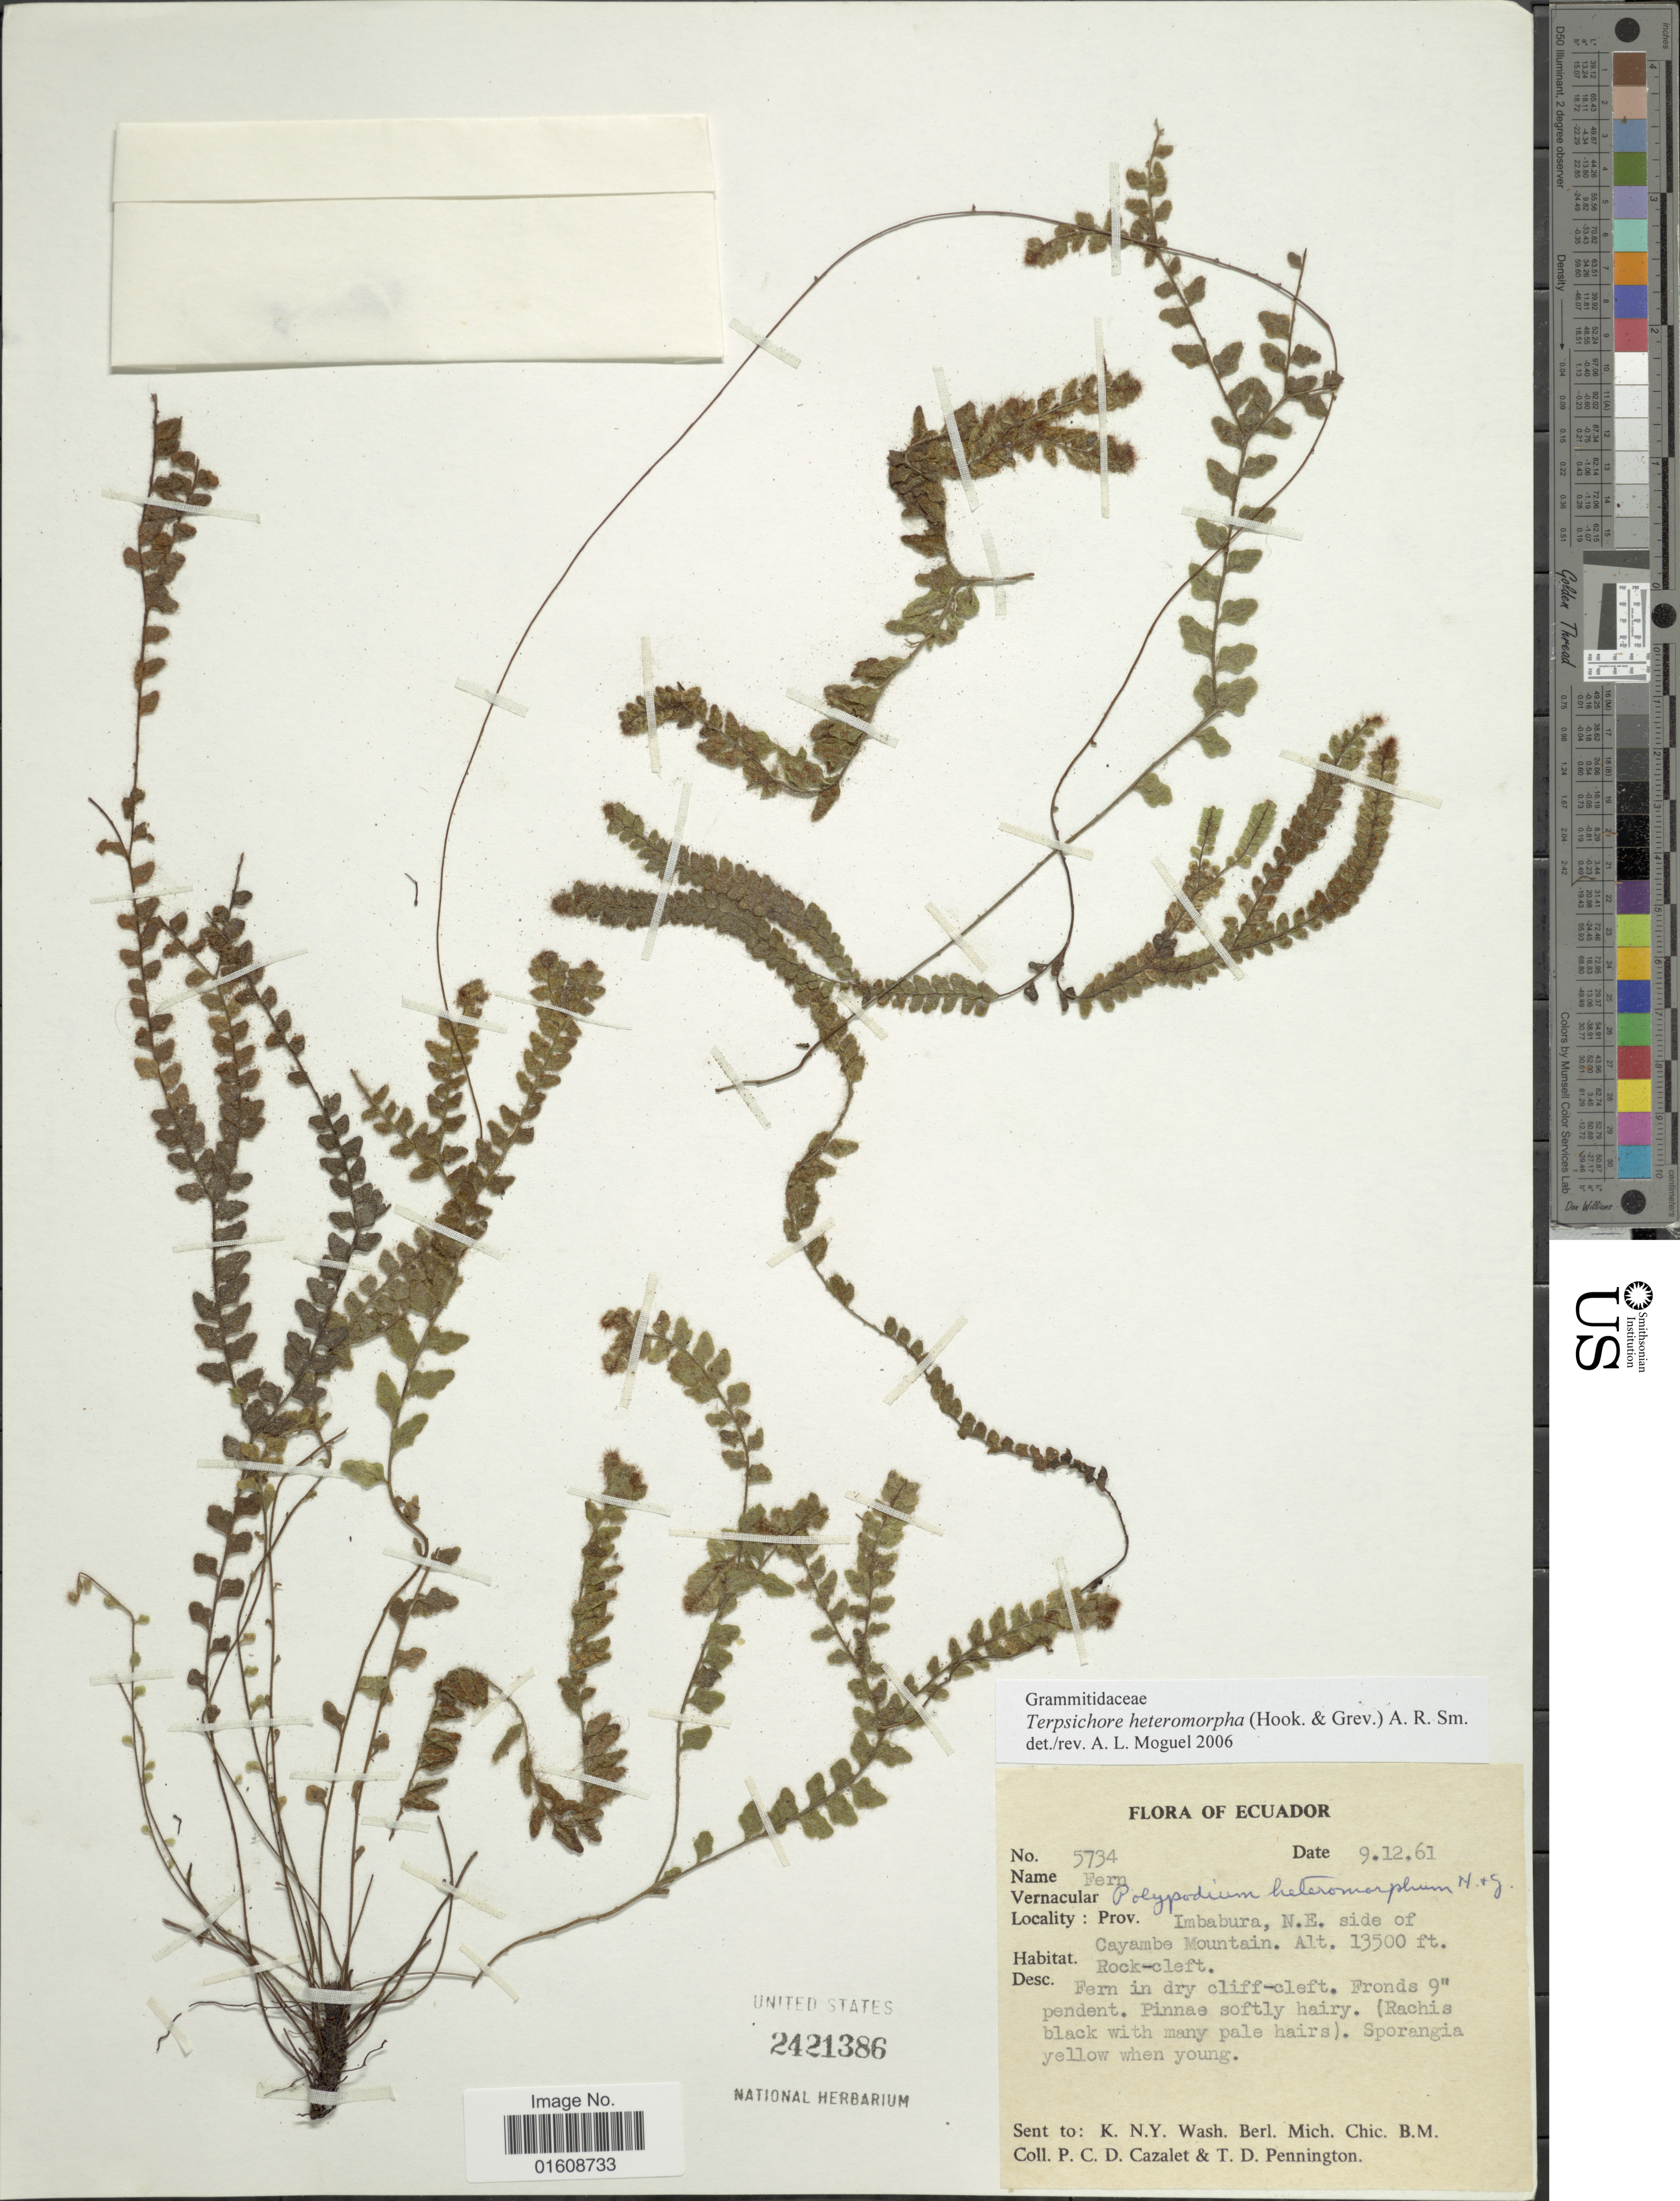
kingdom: Plantae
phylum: Tracheophyta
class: Polypodiopsida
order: Polypodiales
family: Polypodiaceae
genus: Alansmia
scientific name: Alansmia heteromorpha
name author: (Hook. & Grev.) Moguel & M. Kessler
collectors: P. C. D. Cazalet & T. D. Pennington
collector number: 5734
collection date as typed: Transcribed d/m/y: 9/12/61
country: Ecuador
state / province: Imbabura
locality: N.E. side of Cayambe Mountain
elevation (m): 4115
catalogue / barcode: US 2421386